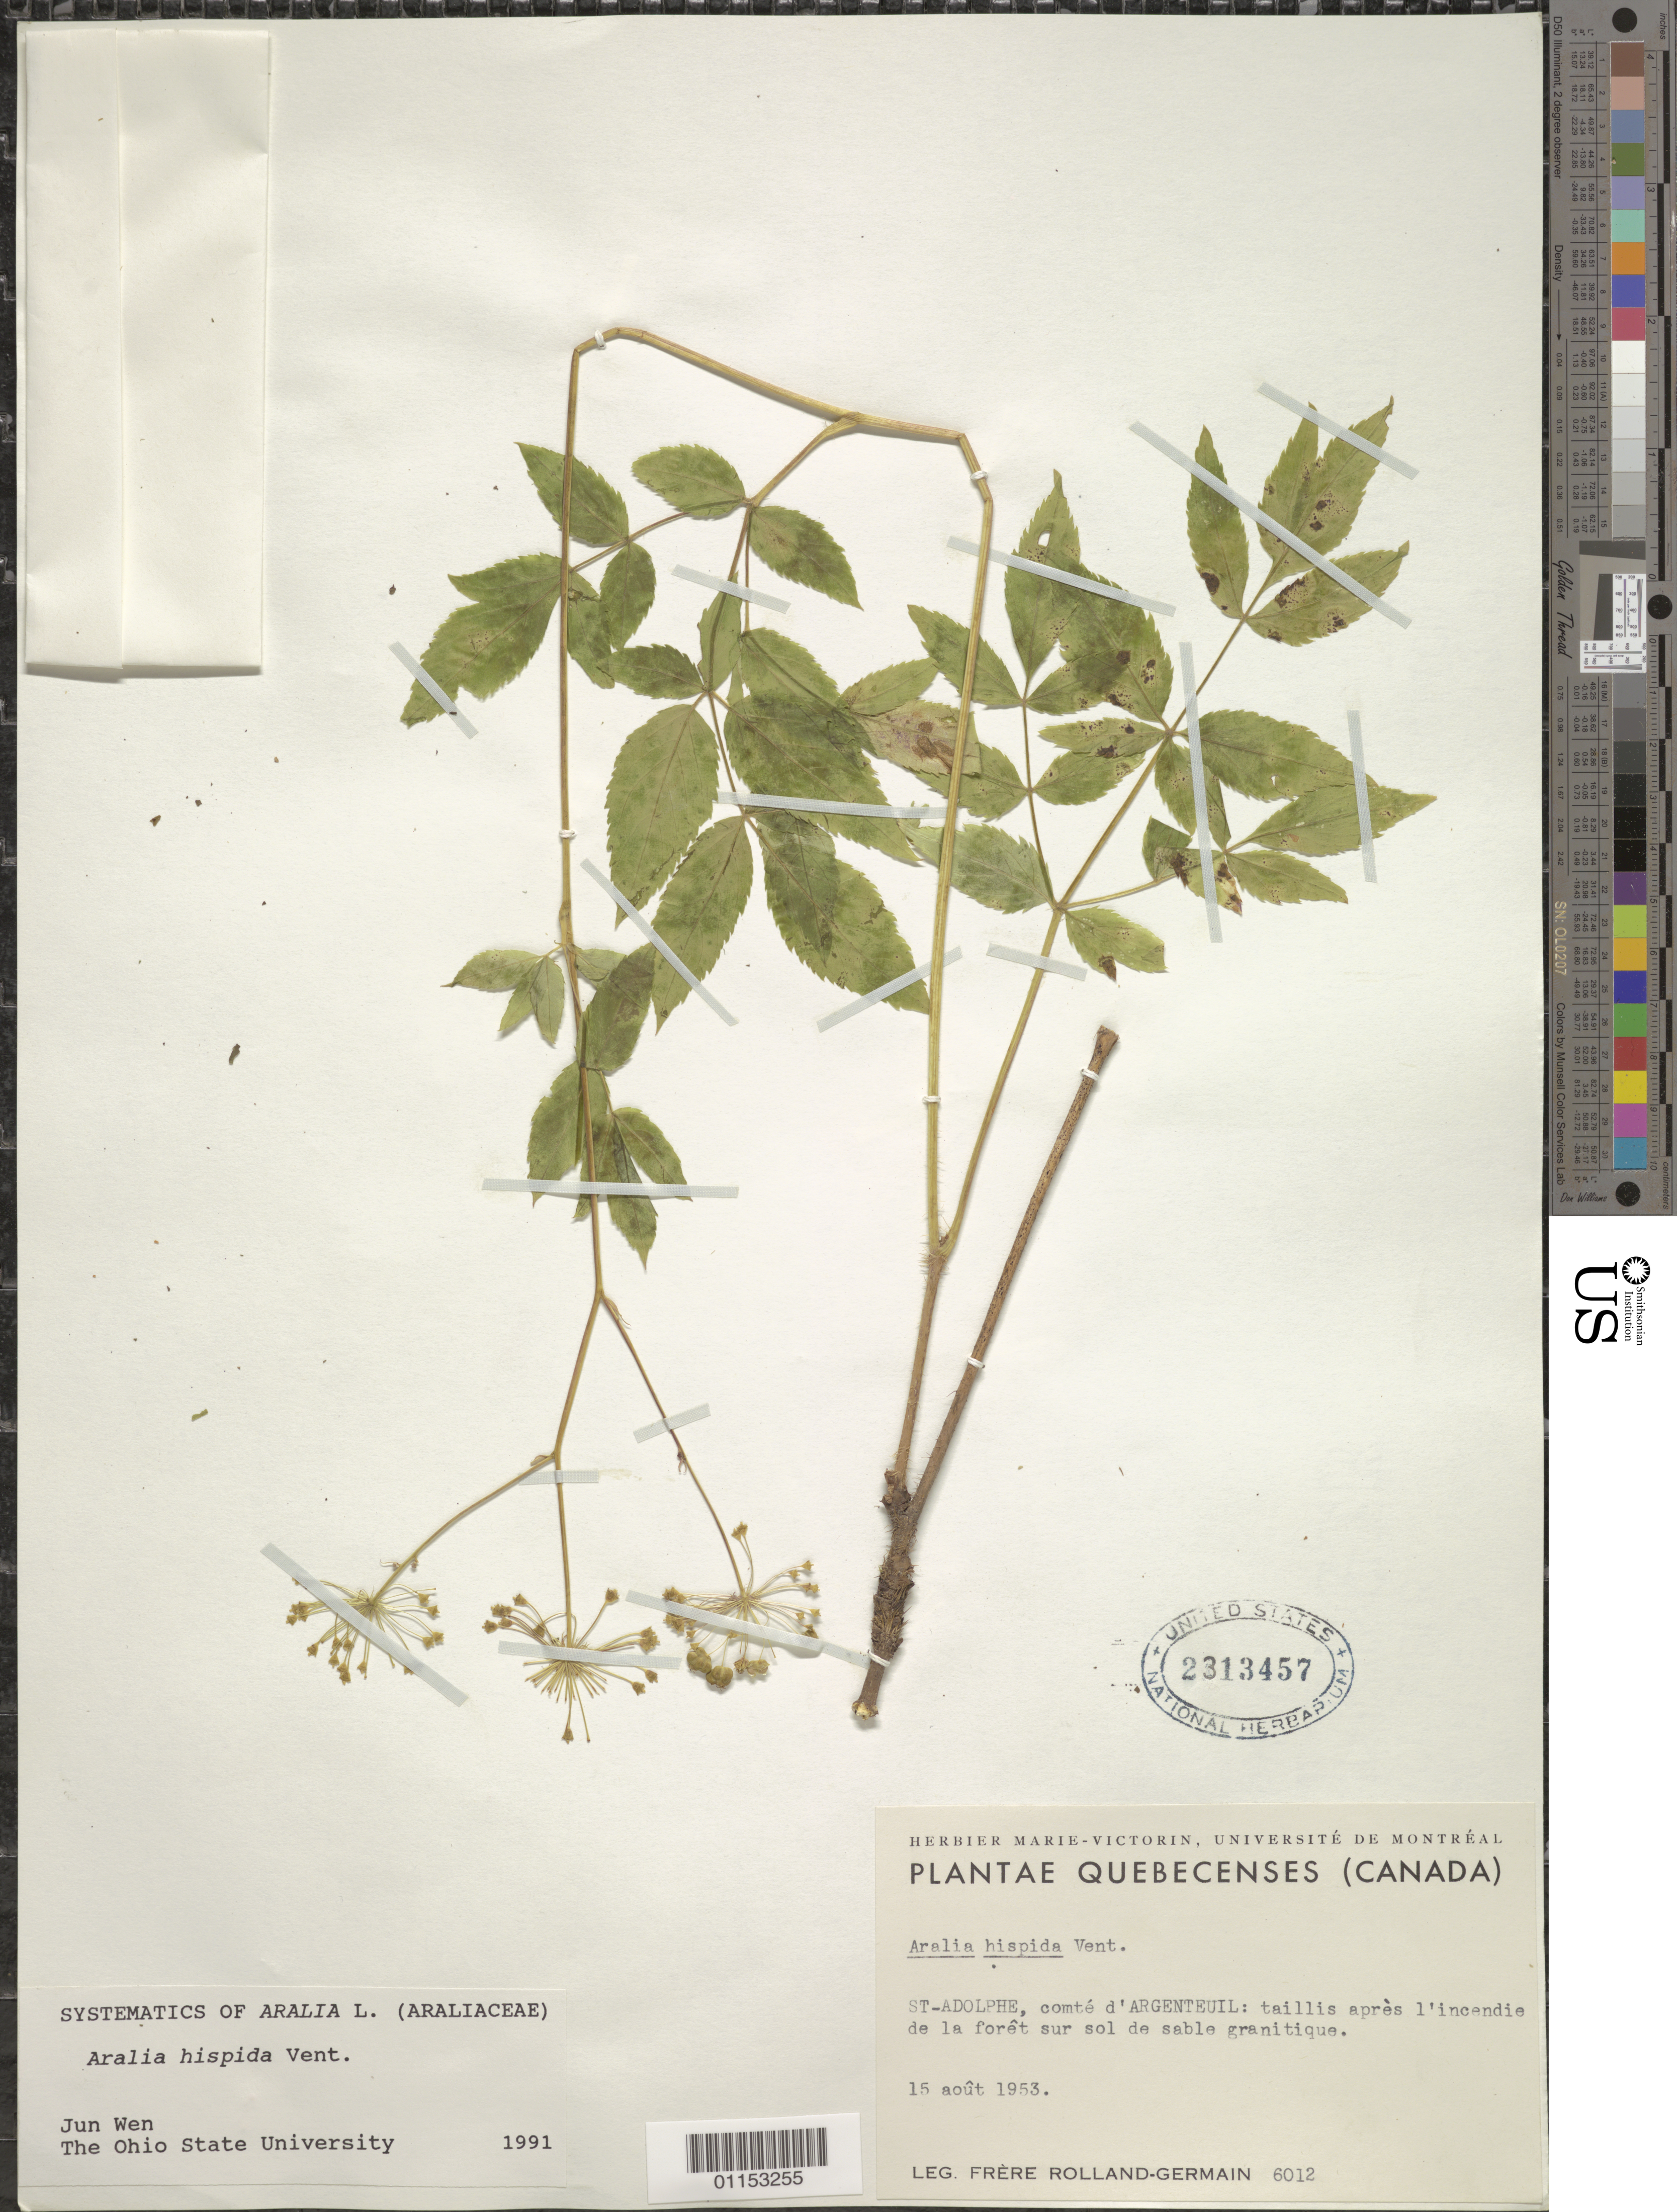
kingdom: Plantae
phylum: Tracheophyta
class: Magnoliopsida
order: Apiales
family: Araliaceae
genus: Aralia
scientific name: Aralia hispida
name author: Vent.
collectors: Rolland-Germain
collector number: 6012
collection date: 1953-08-15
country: Canada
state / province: Quebec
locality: St-Adolphe, comte d'Argenteuil.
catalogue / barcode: US 2313457